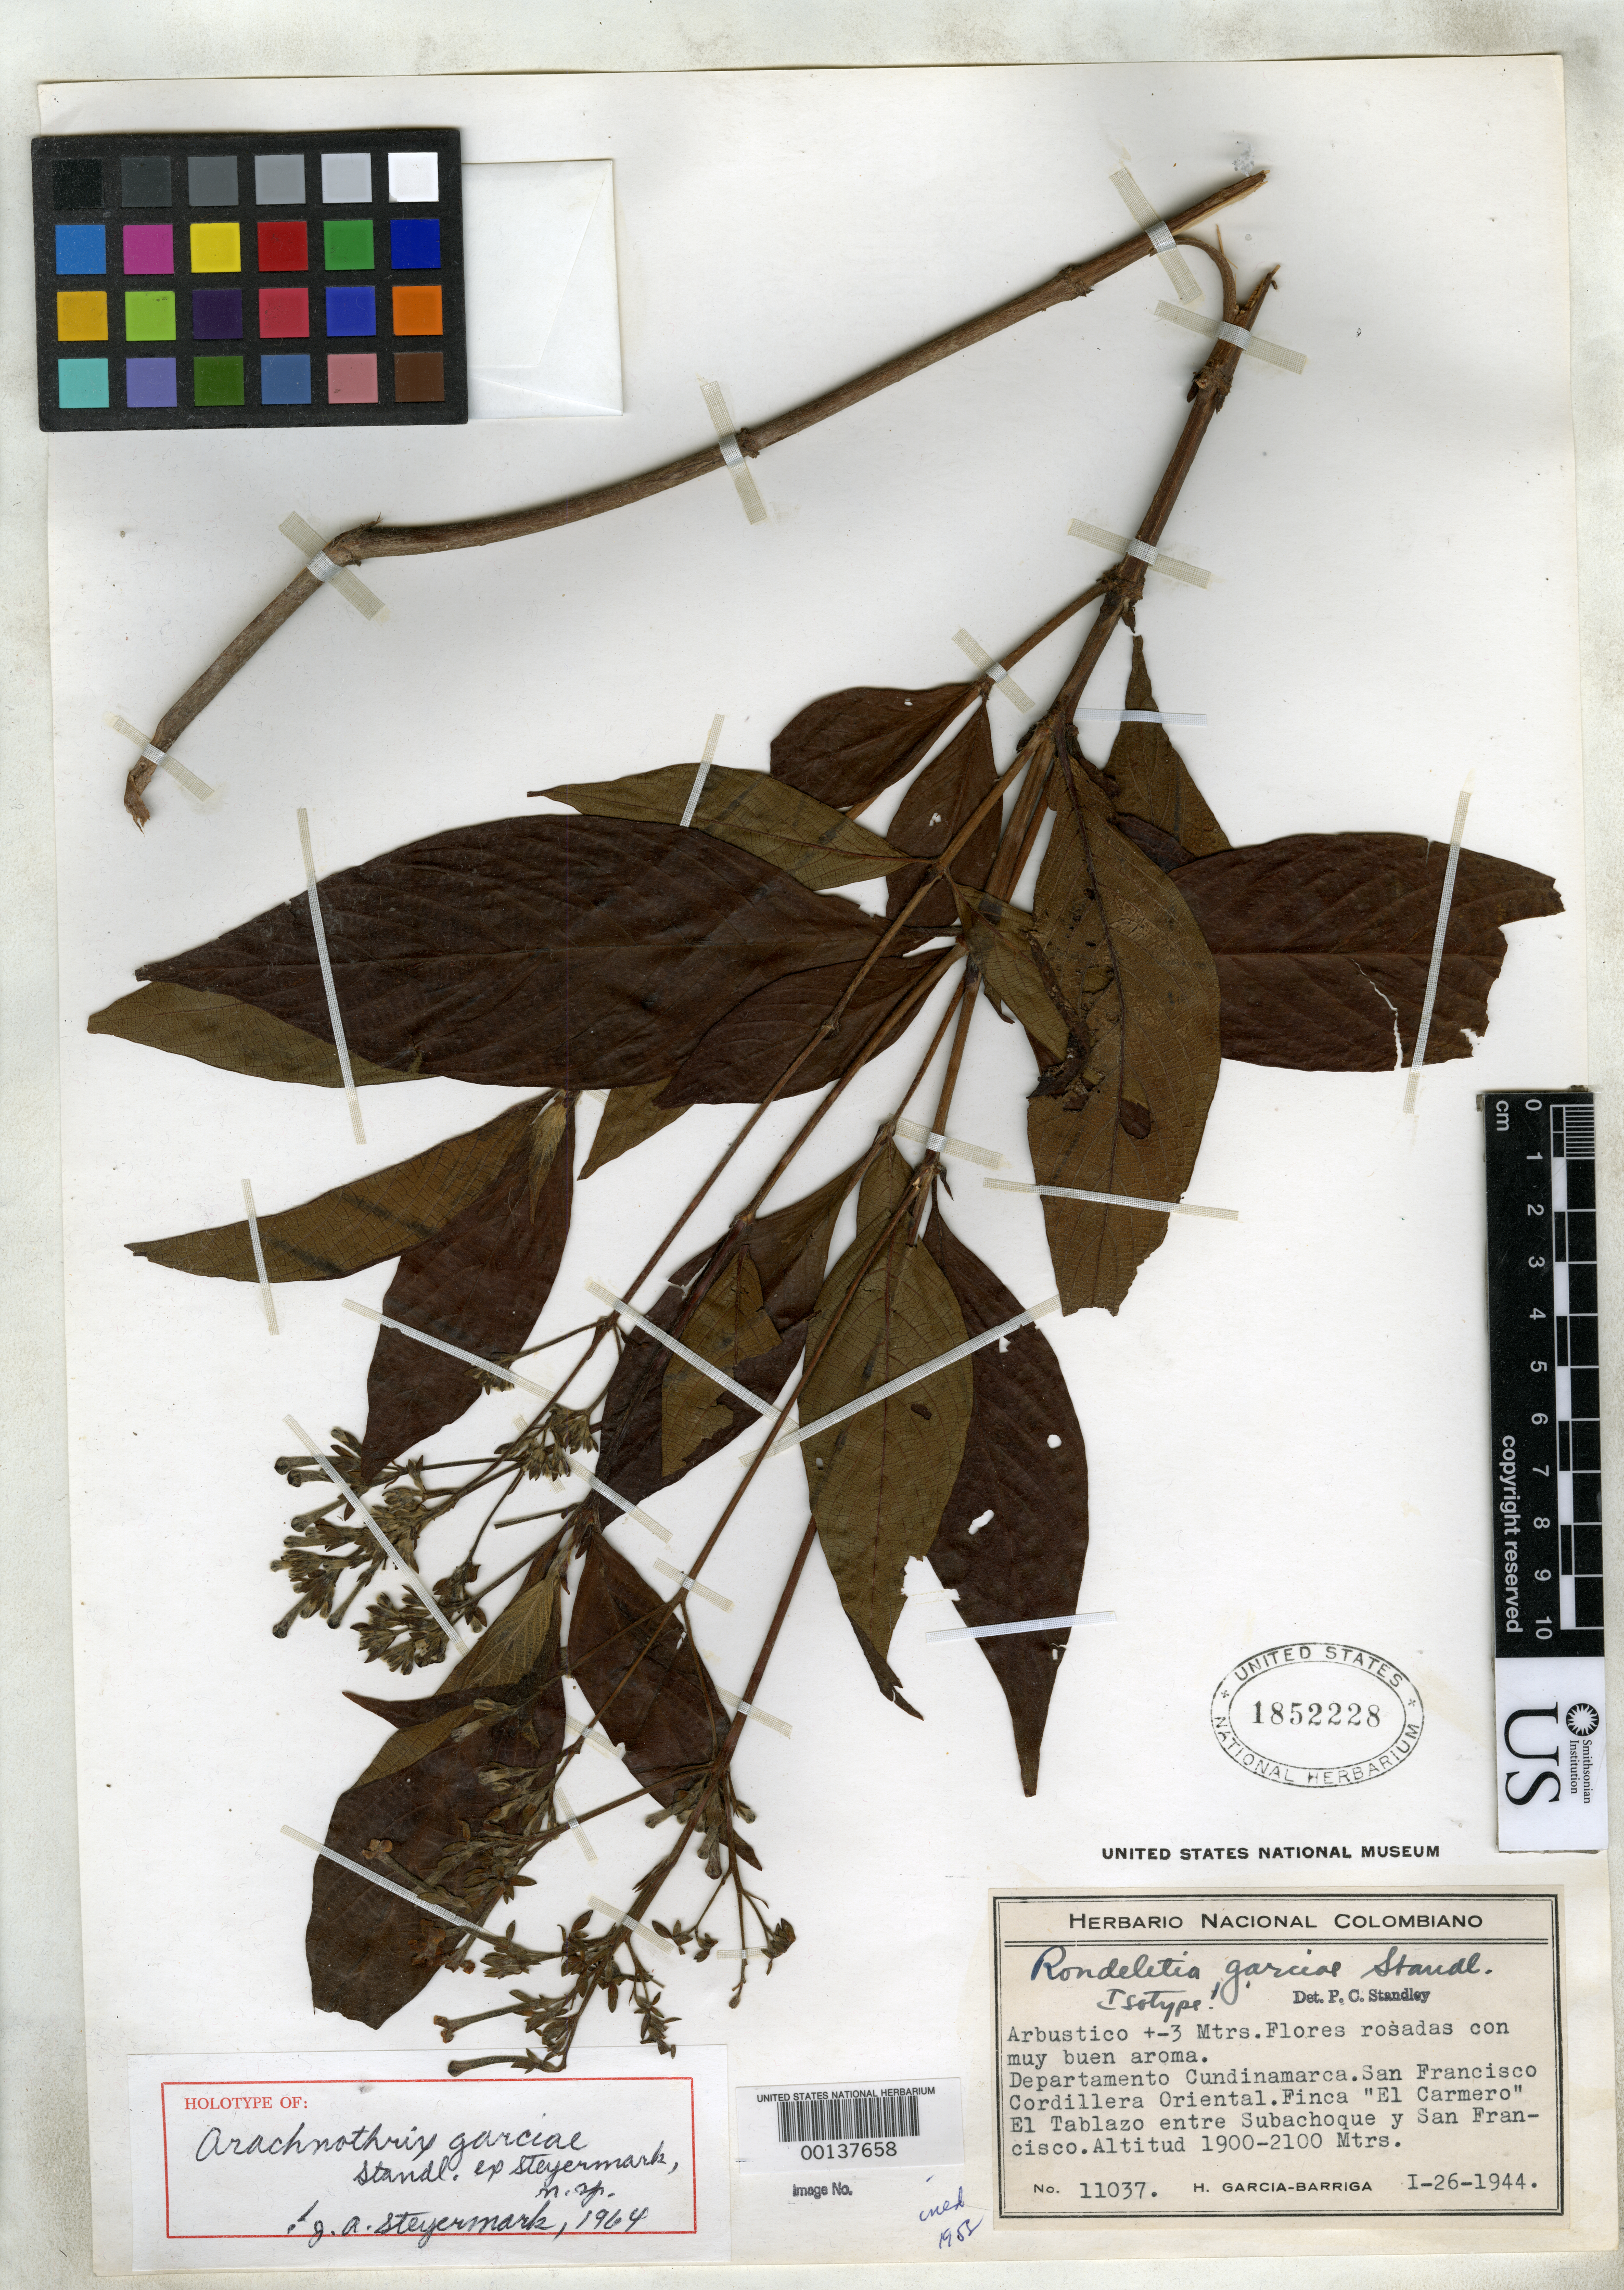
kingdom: Plantae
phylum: Tracheophyta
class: Magnoliopsida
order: Gentianales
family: Rubiaceae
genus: Arachnothryx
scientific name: Arachnothryx garciae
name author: Standl. ex Steyerm.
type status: Holotype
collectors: H. García Barriga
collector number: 11037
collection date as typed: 26 Jan 1944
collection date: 1944-01-26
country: Colombia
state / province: Cundinamarca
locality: Cordillera Oriental, San Francisco.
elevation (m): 1900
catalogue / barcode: US 1852228